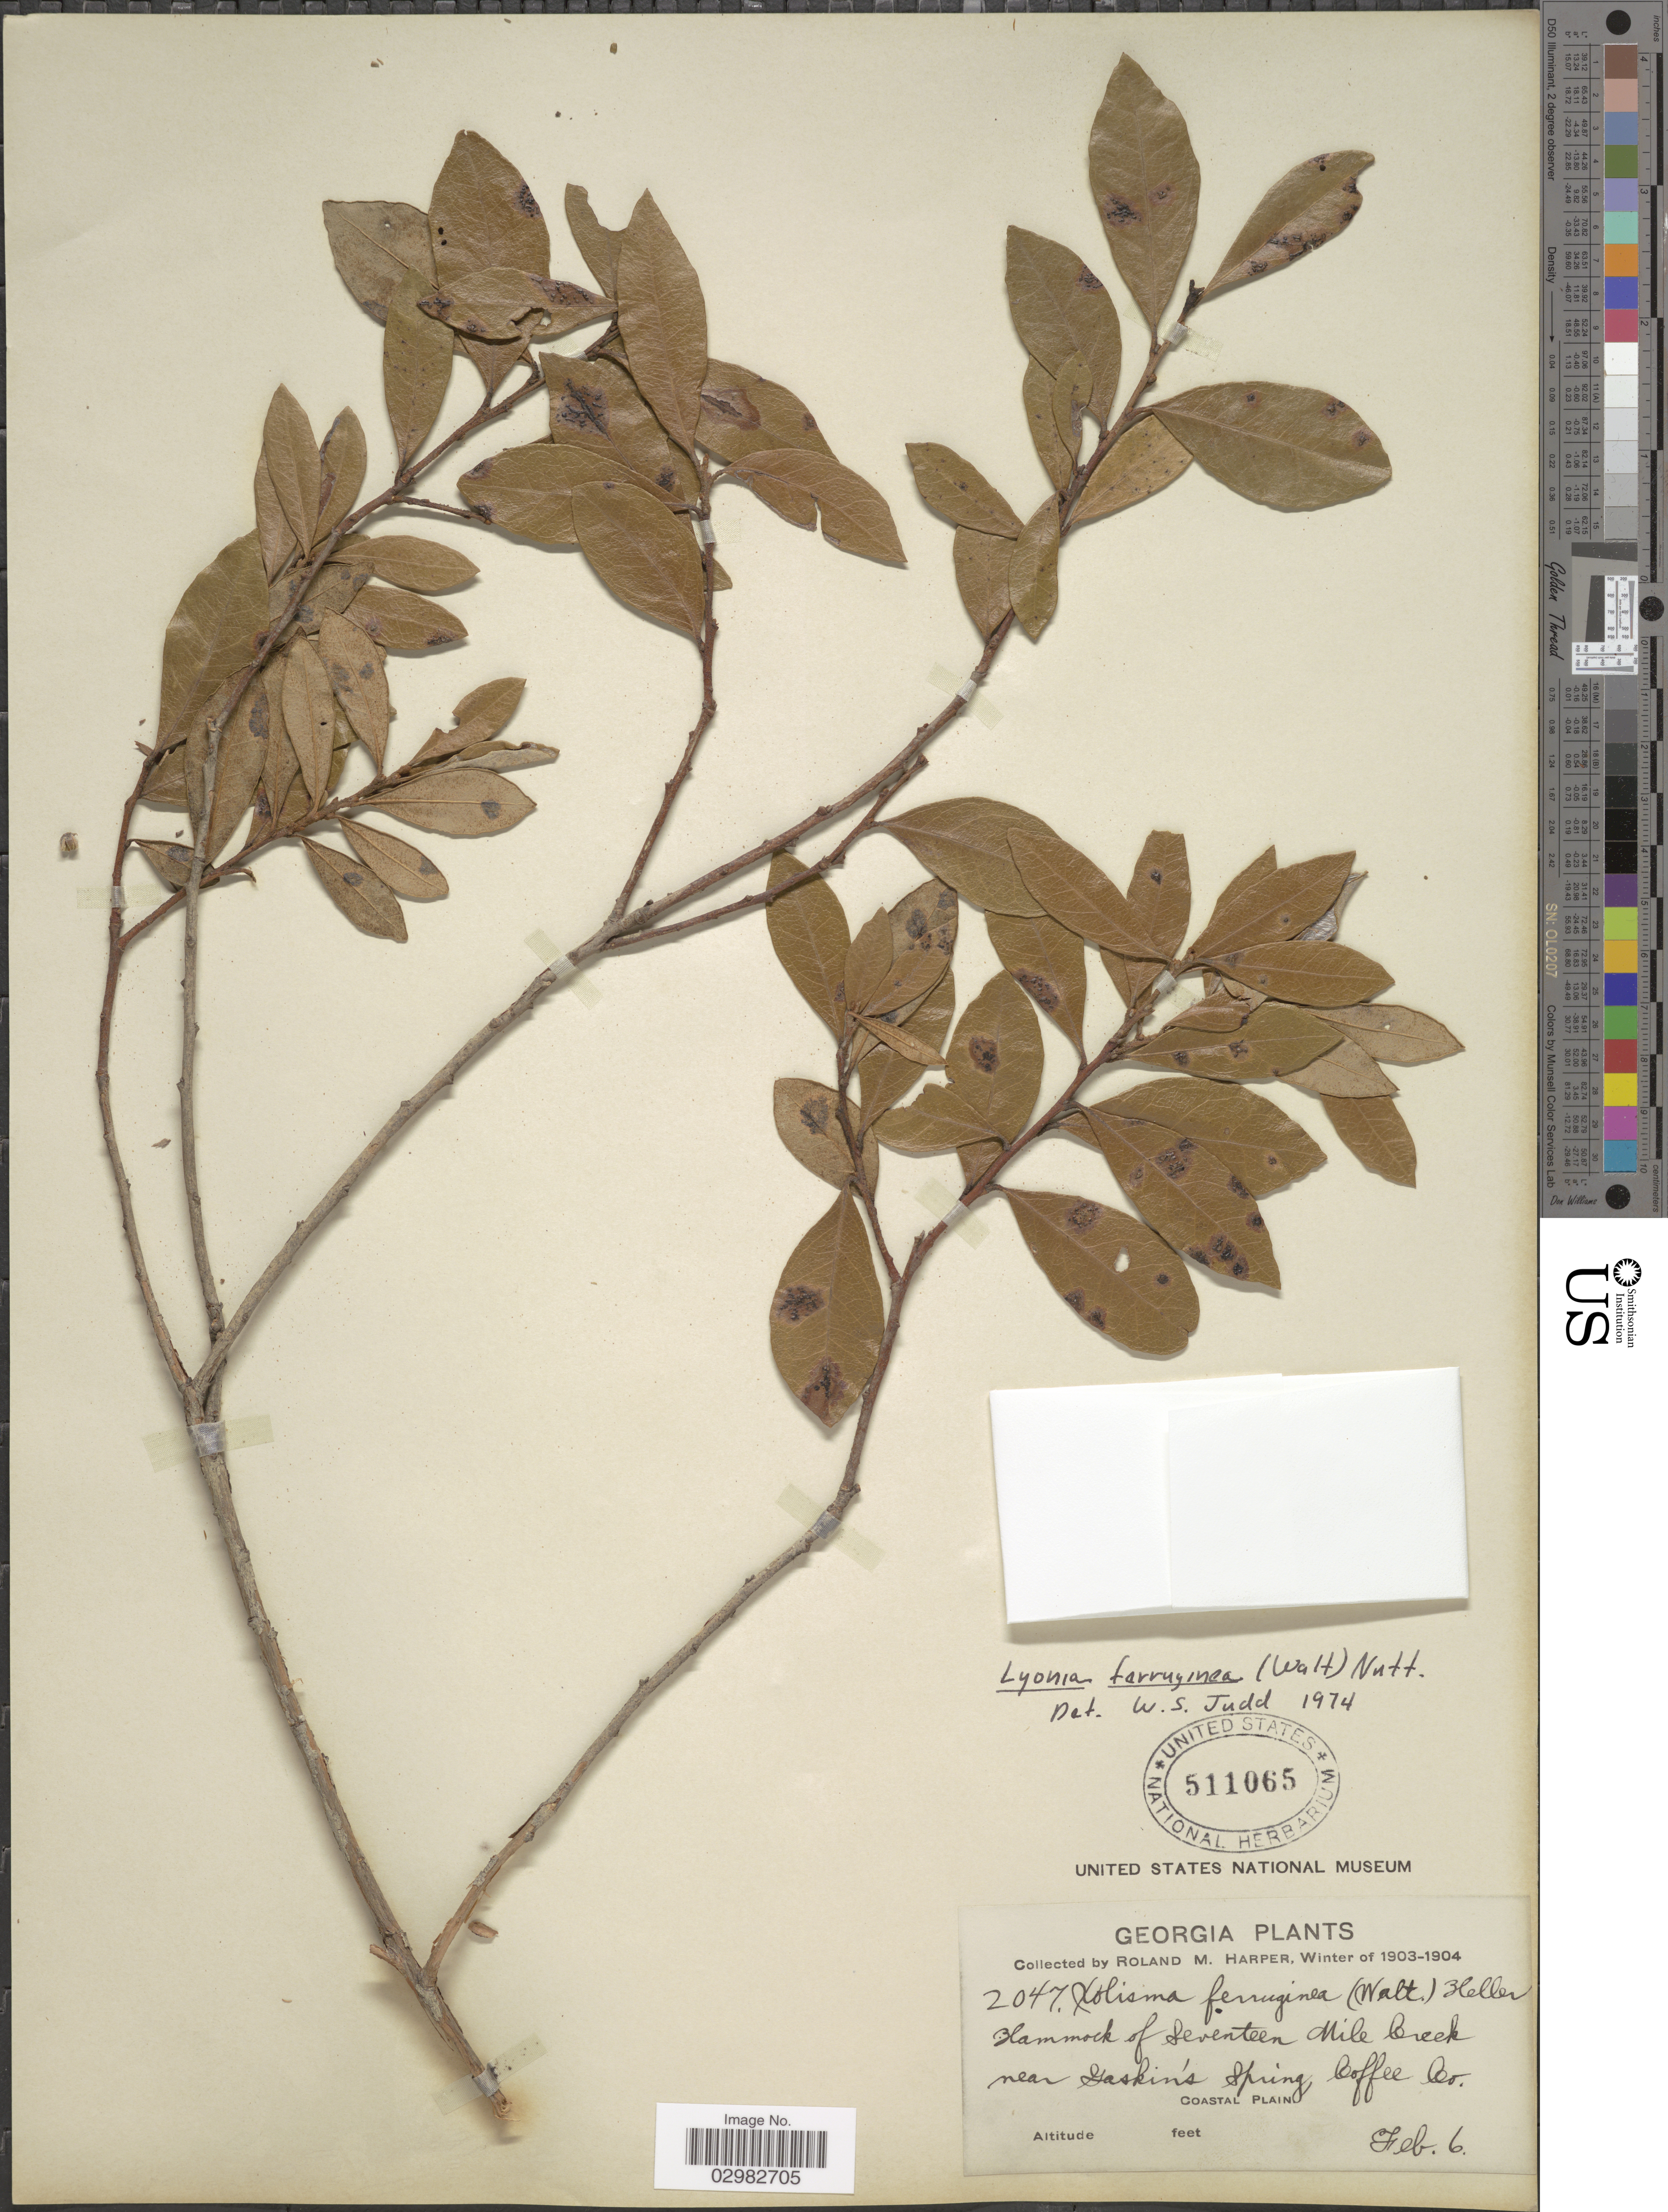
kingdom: Plantae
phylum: Tracheophyta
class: Magnoliopsida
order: Ericales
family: Ericaceae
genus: Lyonia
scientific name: Lyonia ferruginea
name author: (Walter) Nutt.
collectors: R. M. Harper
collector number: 2047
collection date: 1903-02-06/1904-02-26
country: United States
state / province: Georgia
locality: Hammock of Seventeen Mile Creek near Gaskin's Spring Coffee Co, Coastal Plain.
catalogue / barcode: US 511065